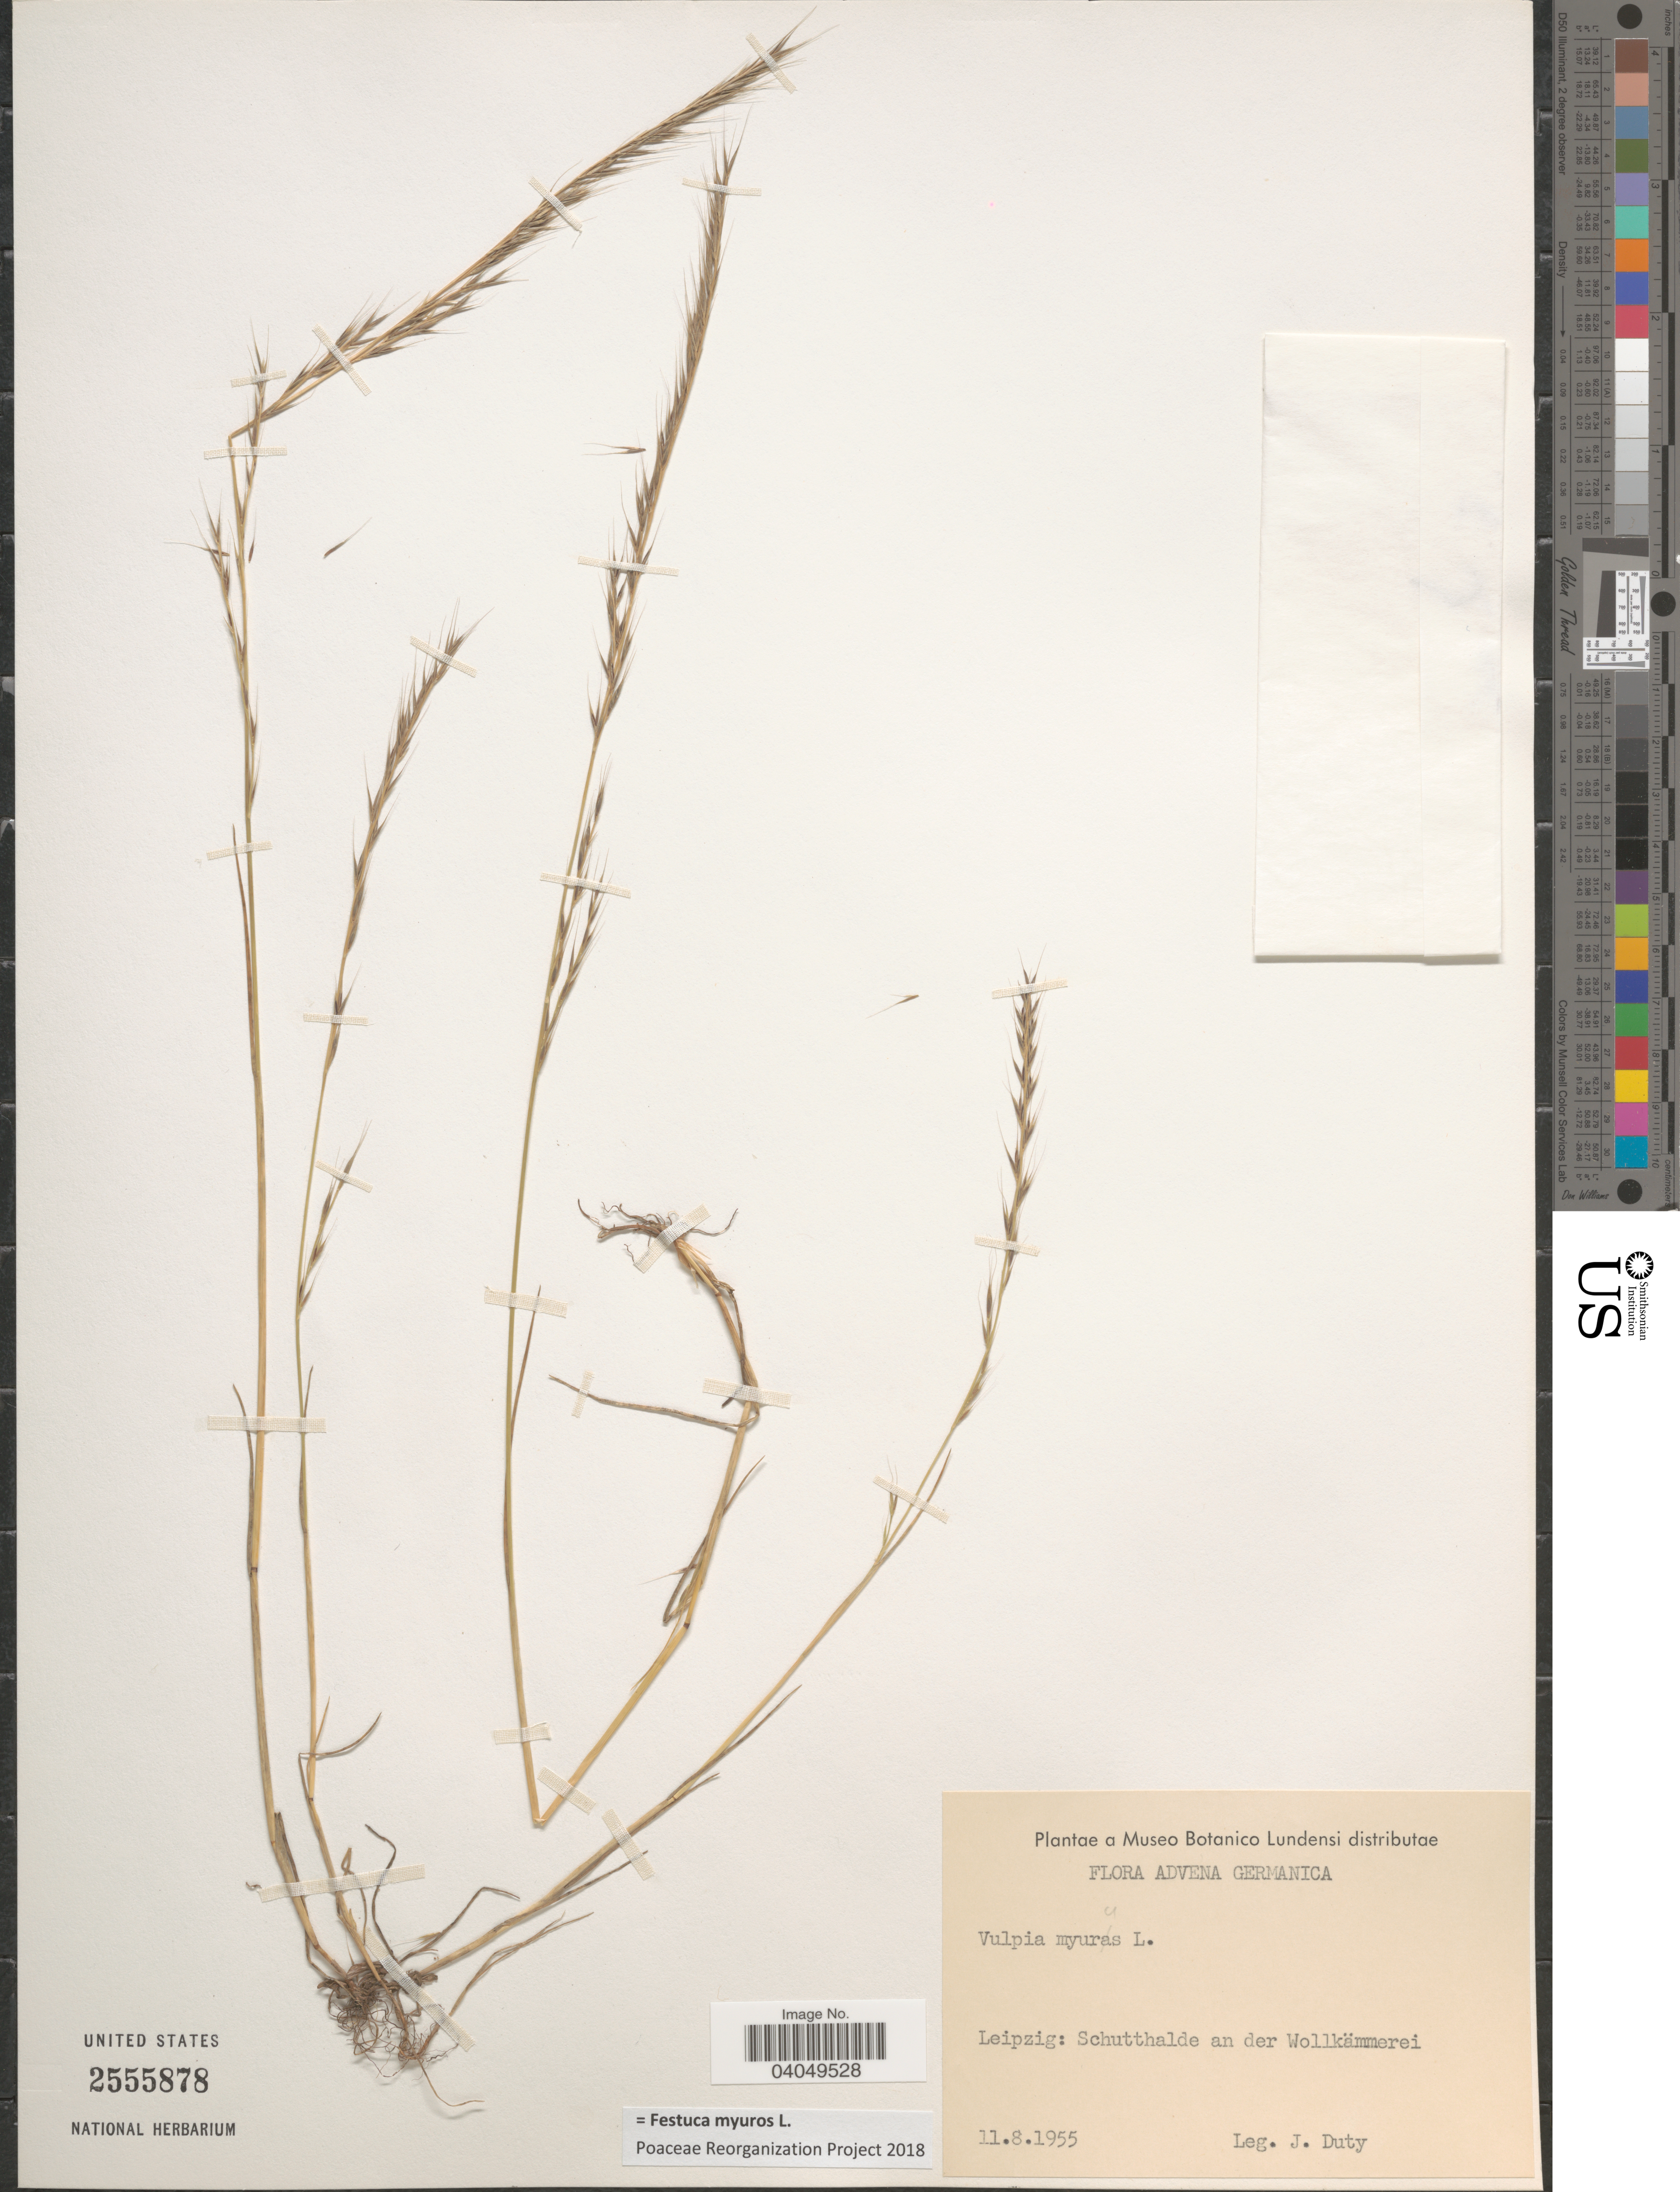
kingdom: Plantae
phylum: Tracheophyta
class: Liliopsida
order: Poales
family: Poaceae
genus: Festuca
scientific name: Festuca myuros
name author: L.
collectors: J. Duty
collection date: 1955-08-11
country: Germany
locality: Advena Germanica. Leipzig: Schutthalde an der Wollkämmerei.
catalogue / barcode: US 2555878